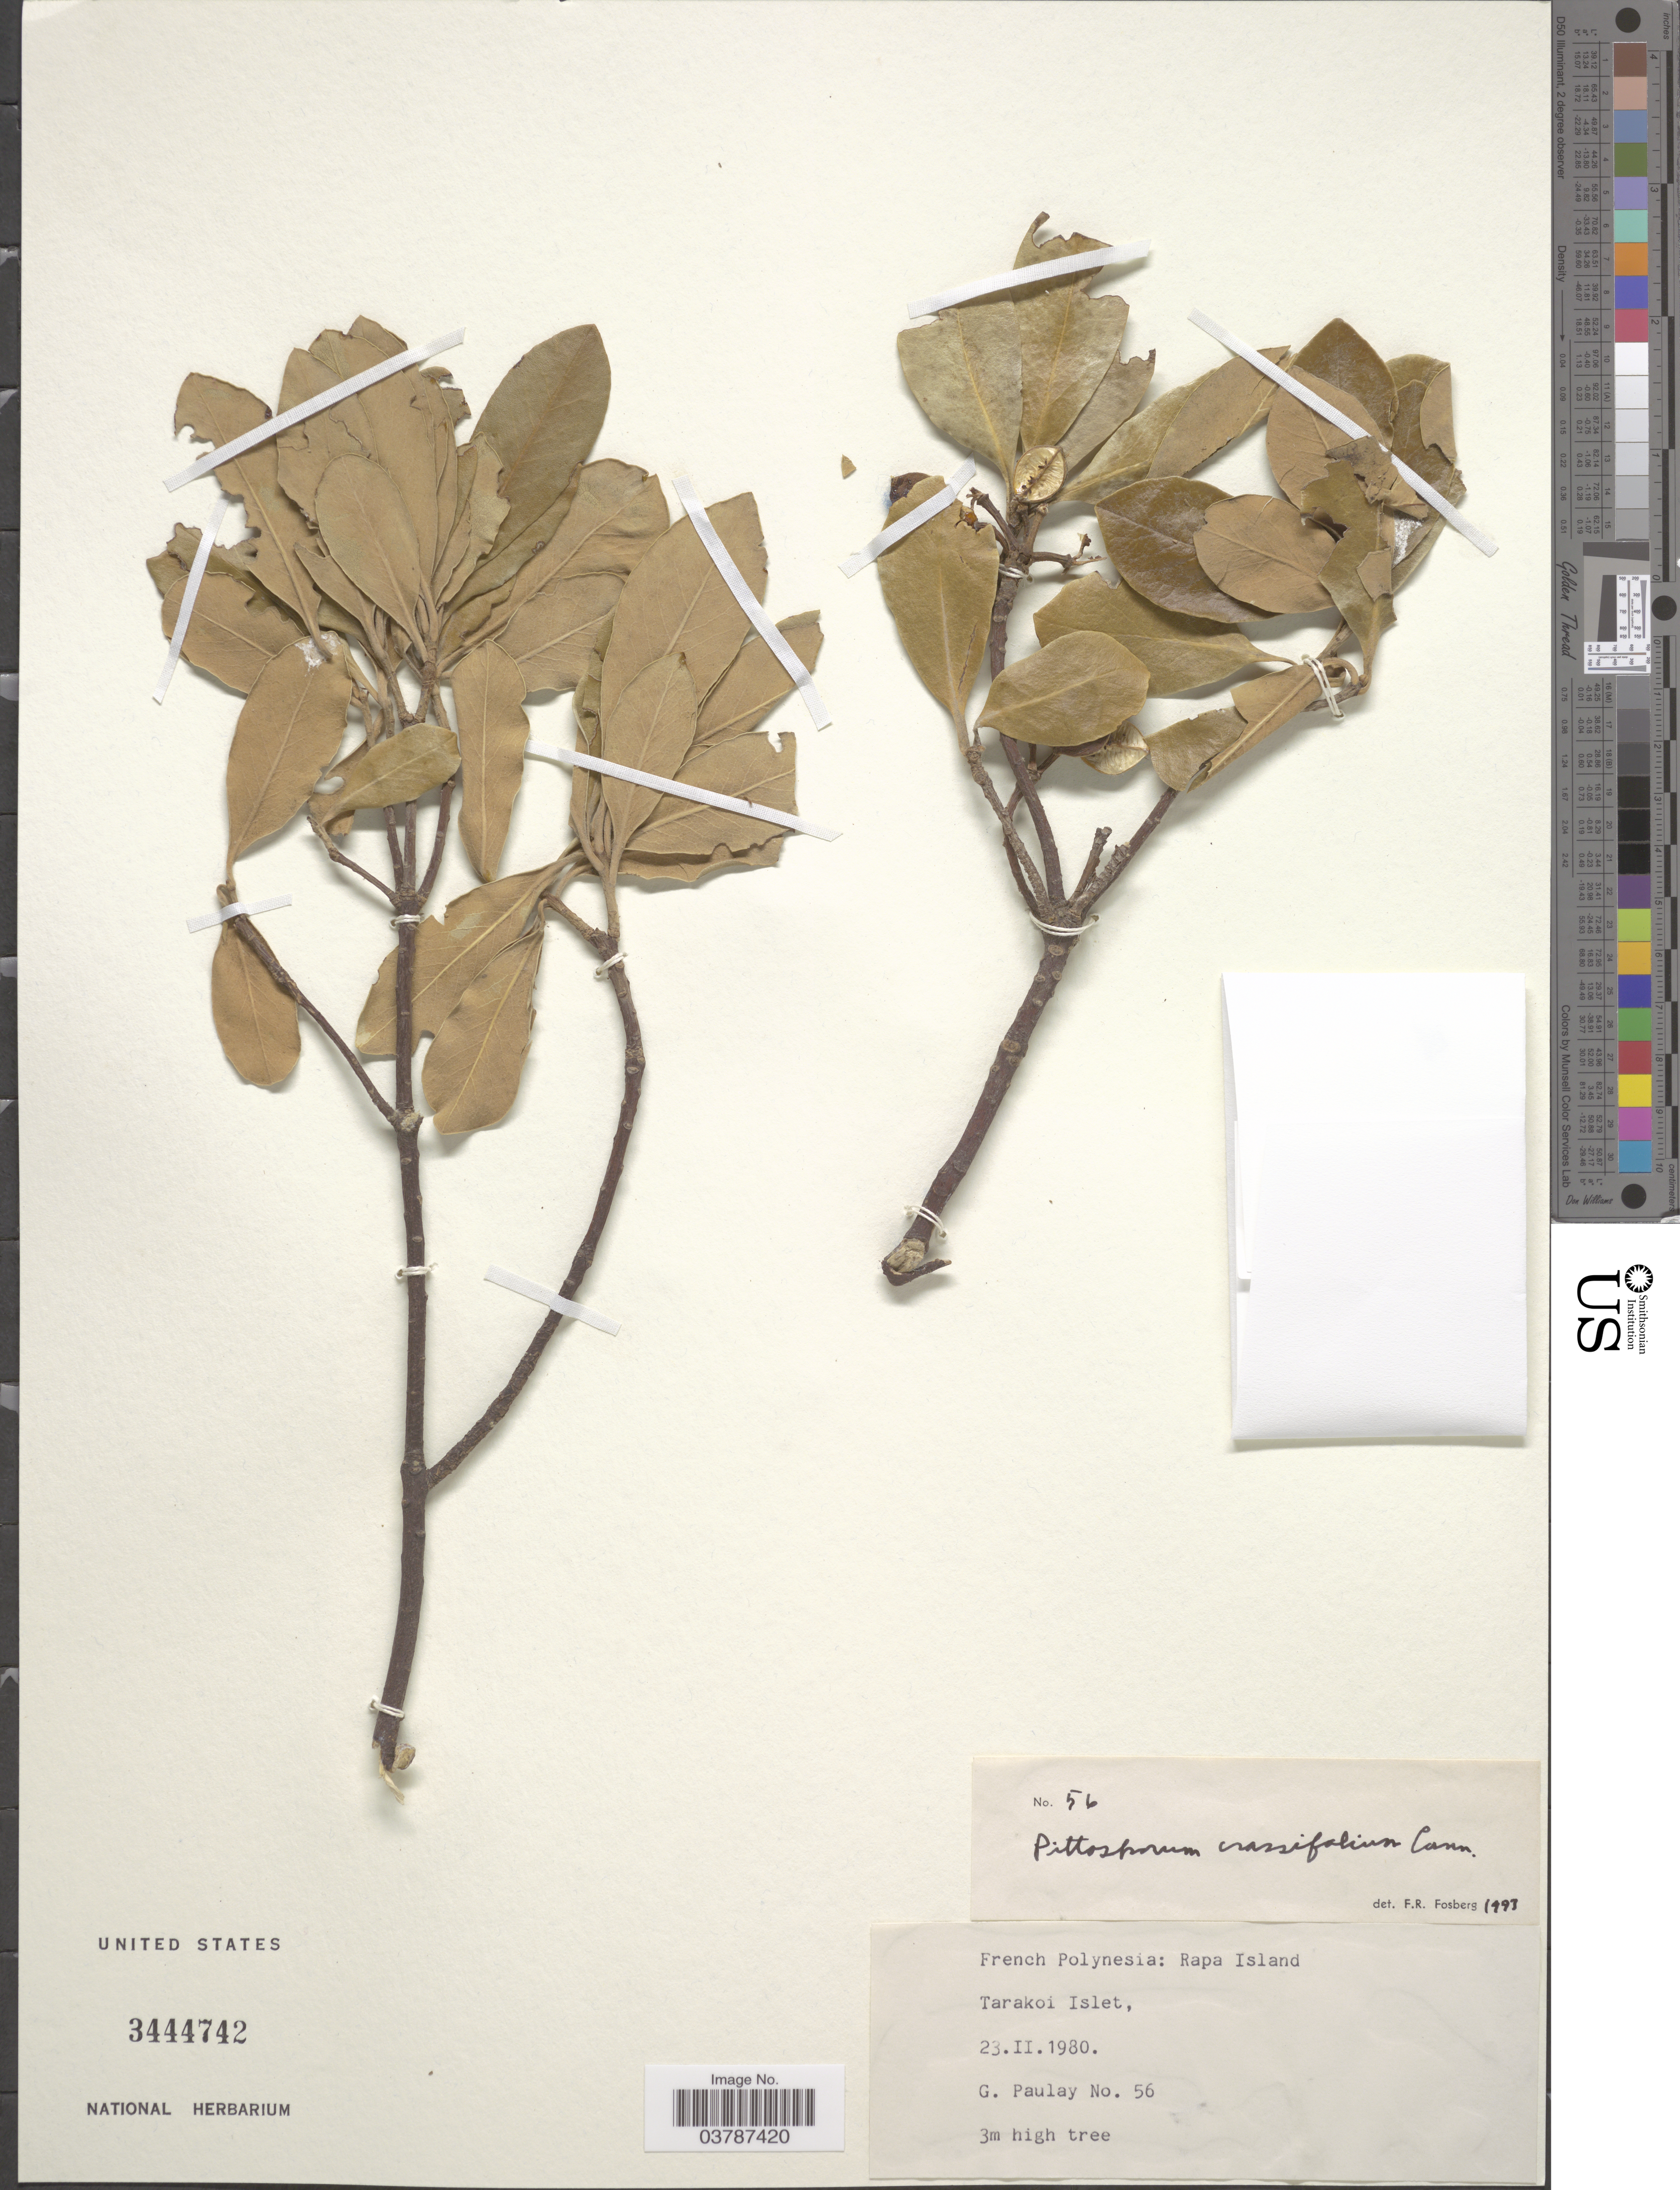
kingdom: Plantae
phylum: Tracheophyta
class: Magnoliopsida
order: Apiales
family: Pittosporaceae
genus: Pittosporum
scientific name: Pittosporum crassifolium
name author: Banks & Sol. ex A. Cunn.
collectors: G. Paulay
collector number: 56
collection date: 1980-02-23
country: French Polynesia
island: Rapa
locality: Rapa Island. Tarakoi Islet.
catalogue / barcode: US 3444742